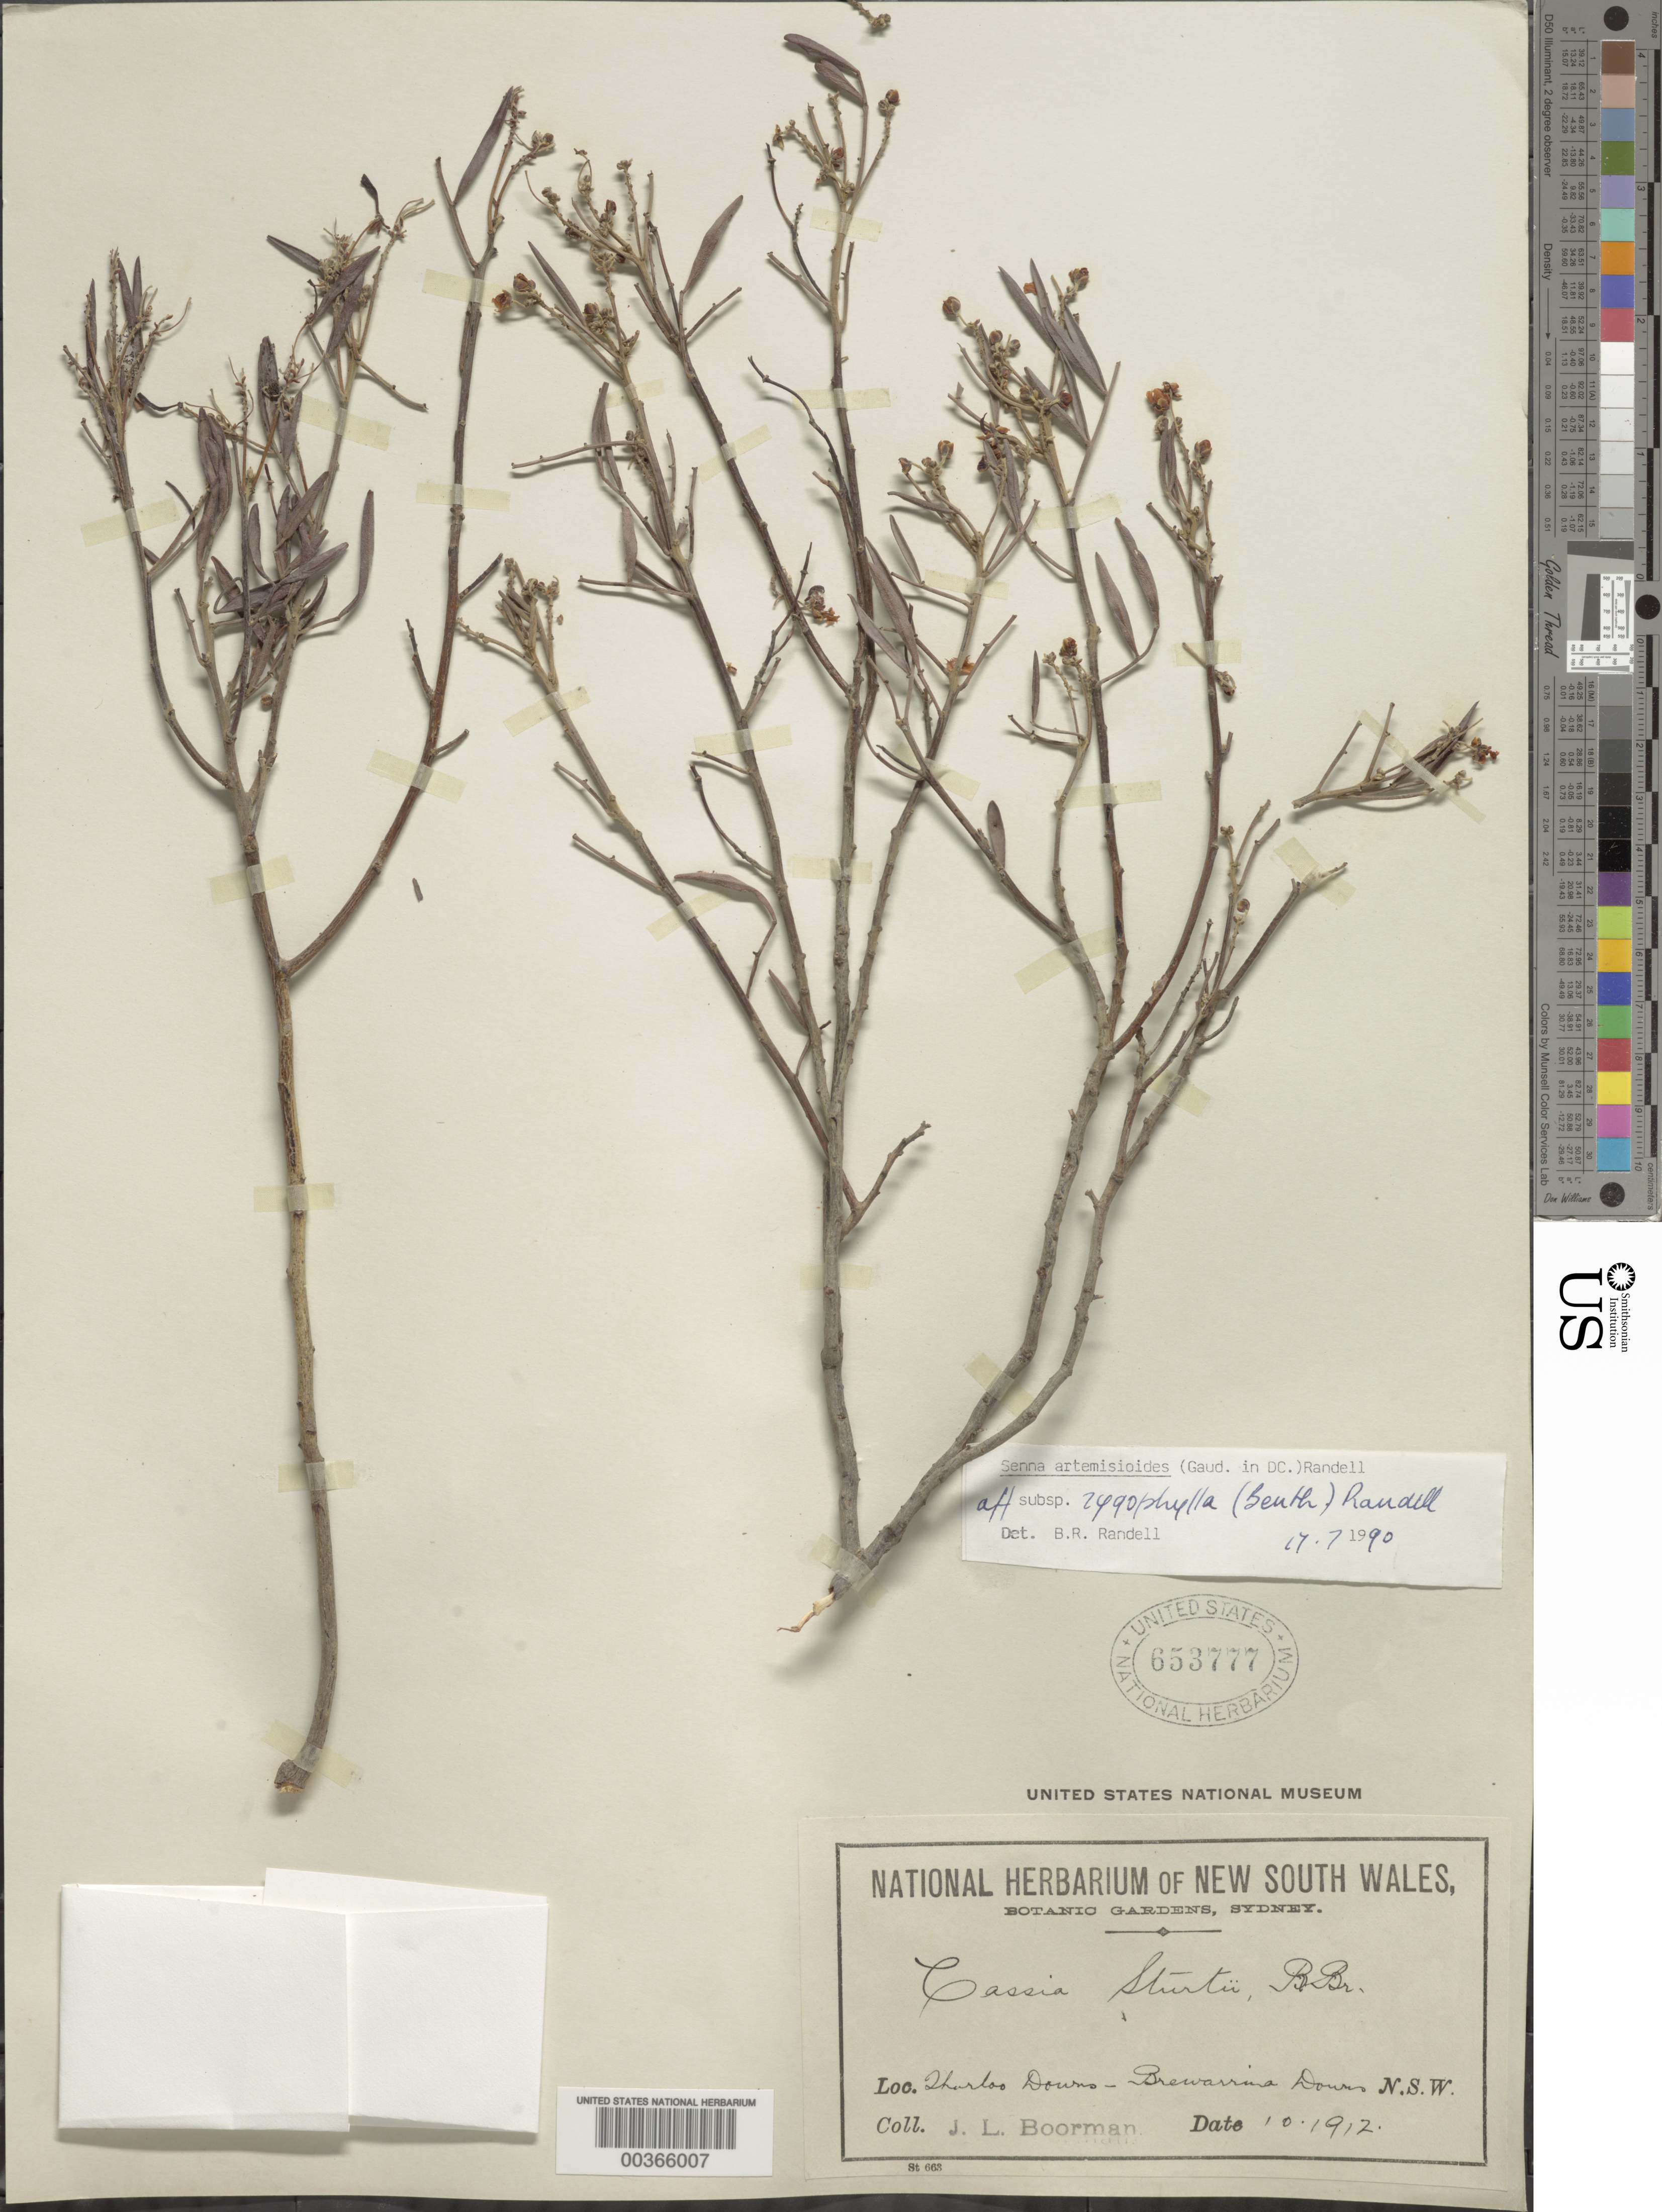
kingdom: Plantae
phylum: Tracheophyta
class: Magnoliopsida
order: Fabales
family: Fabaceae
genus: Senna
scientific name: Senna artemisioides subsp. zygophylla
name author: Randell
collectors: J. Boorman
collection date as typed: Oct 1912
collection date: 1912-10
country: Australia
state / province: New South Wales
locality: Thorloo downs-brewarrina downs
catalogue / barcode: US 653777